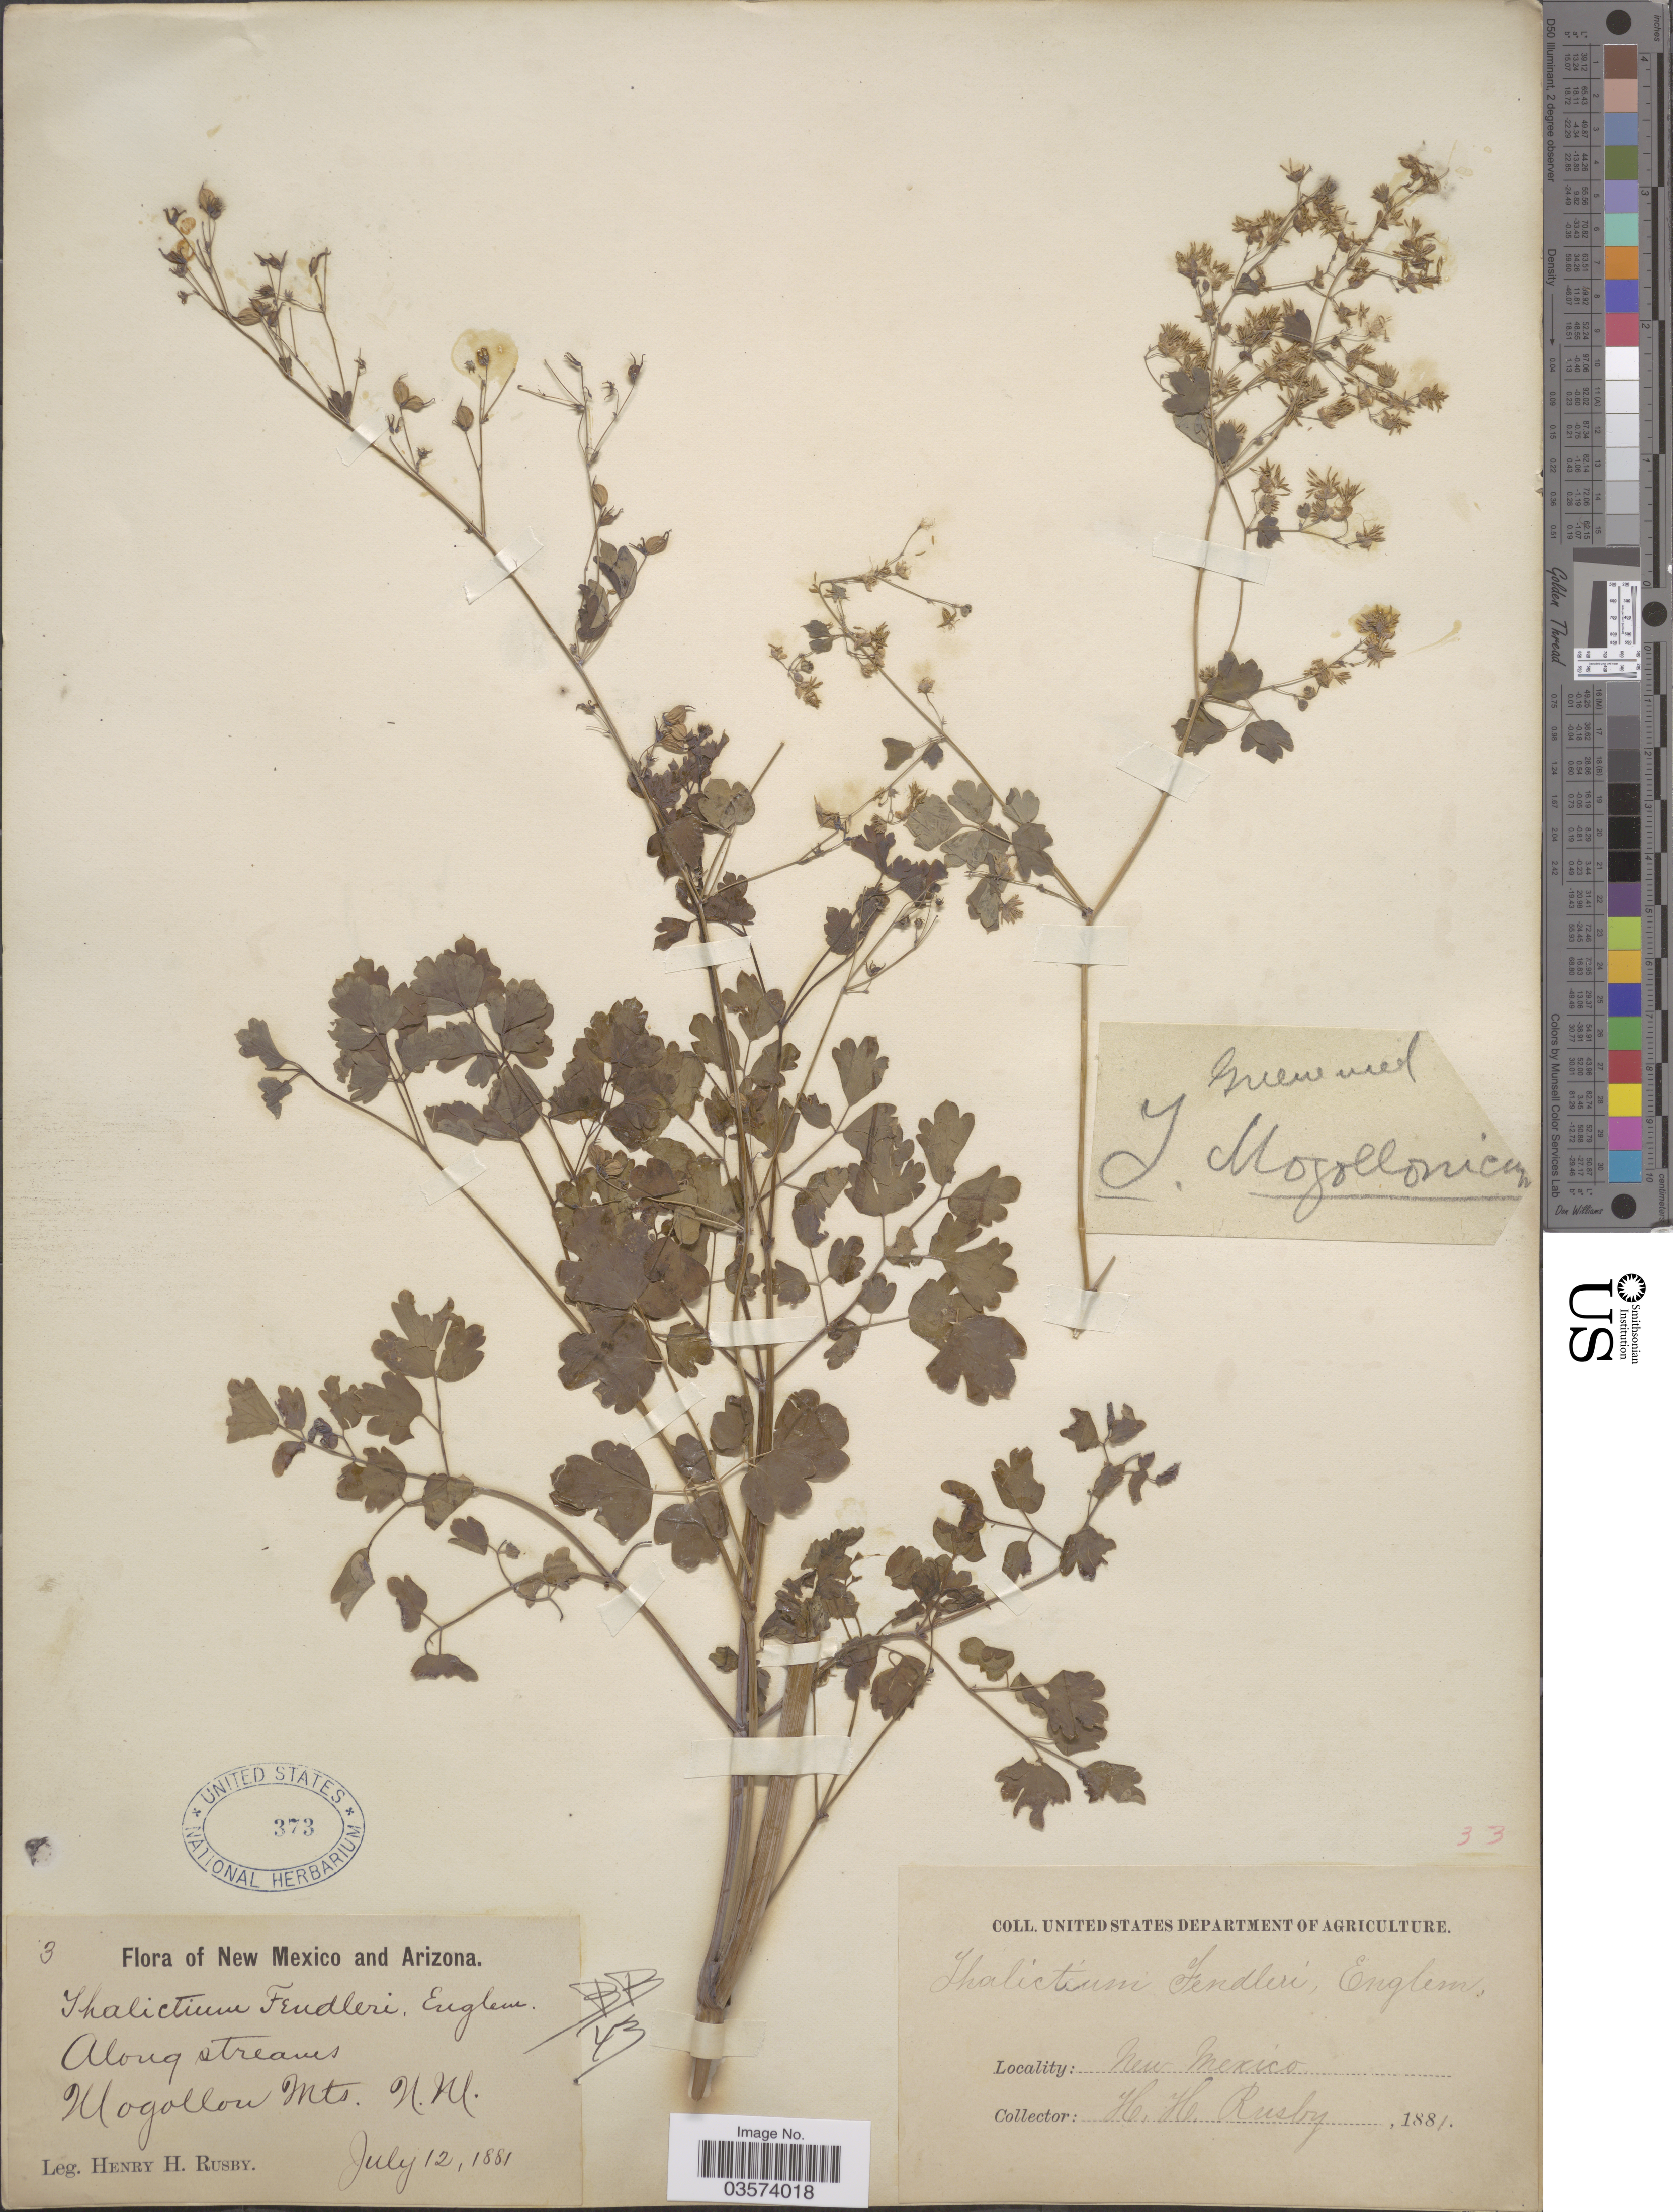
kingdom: Plantae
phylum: Tracheophyta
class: Magnoliopsida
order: Ranunculales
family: Ranunculaceae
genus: Thalictrum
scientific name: Thalictrum fendleri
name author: Engelm. ex A. Gray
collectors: H. H. Rusby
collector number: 3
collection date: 1881-07-12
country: United States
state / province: New Mexico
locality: Along streams. Mogollon Mts.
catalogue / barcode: US 373